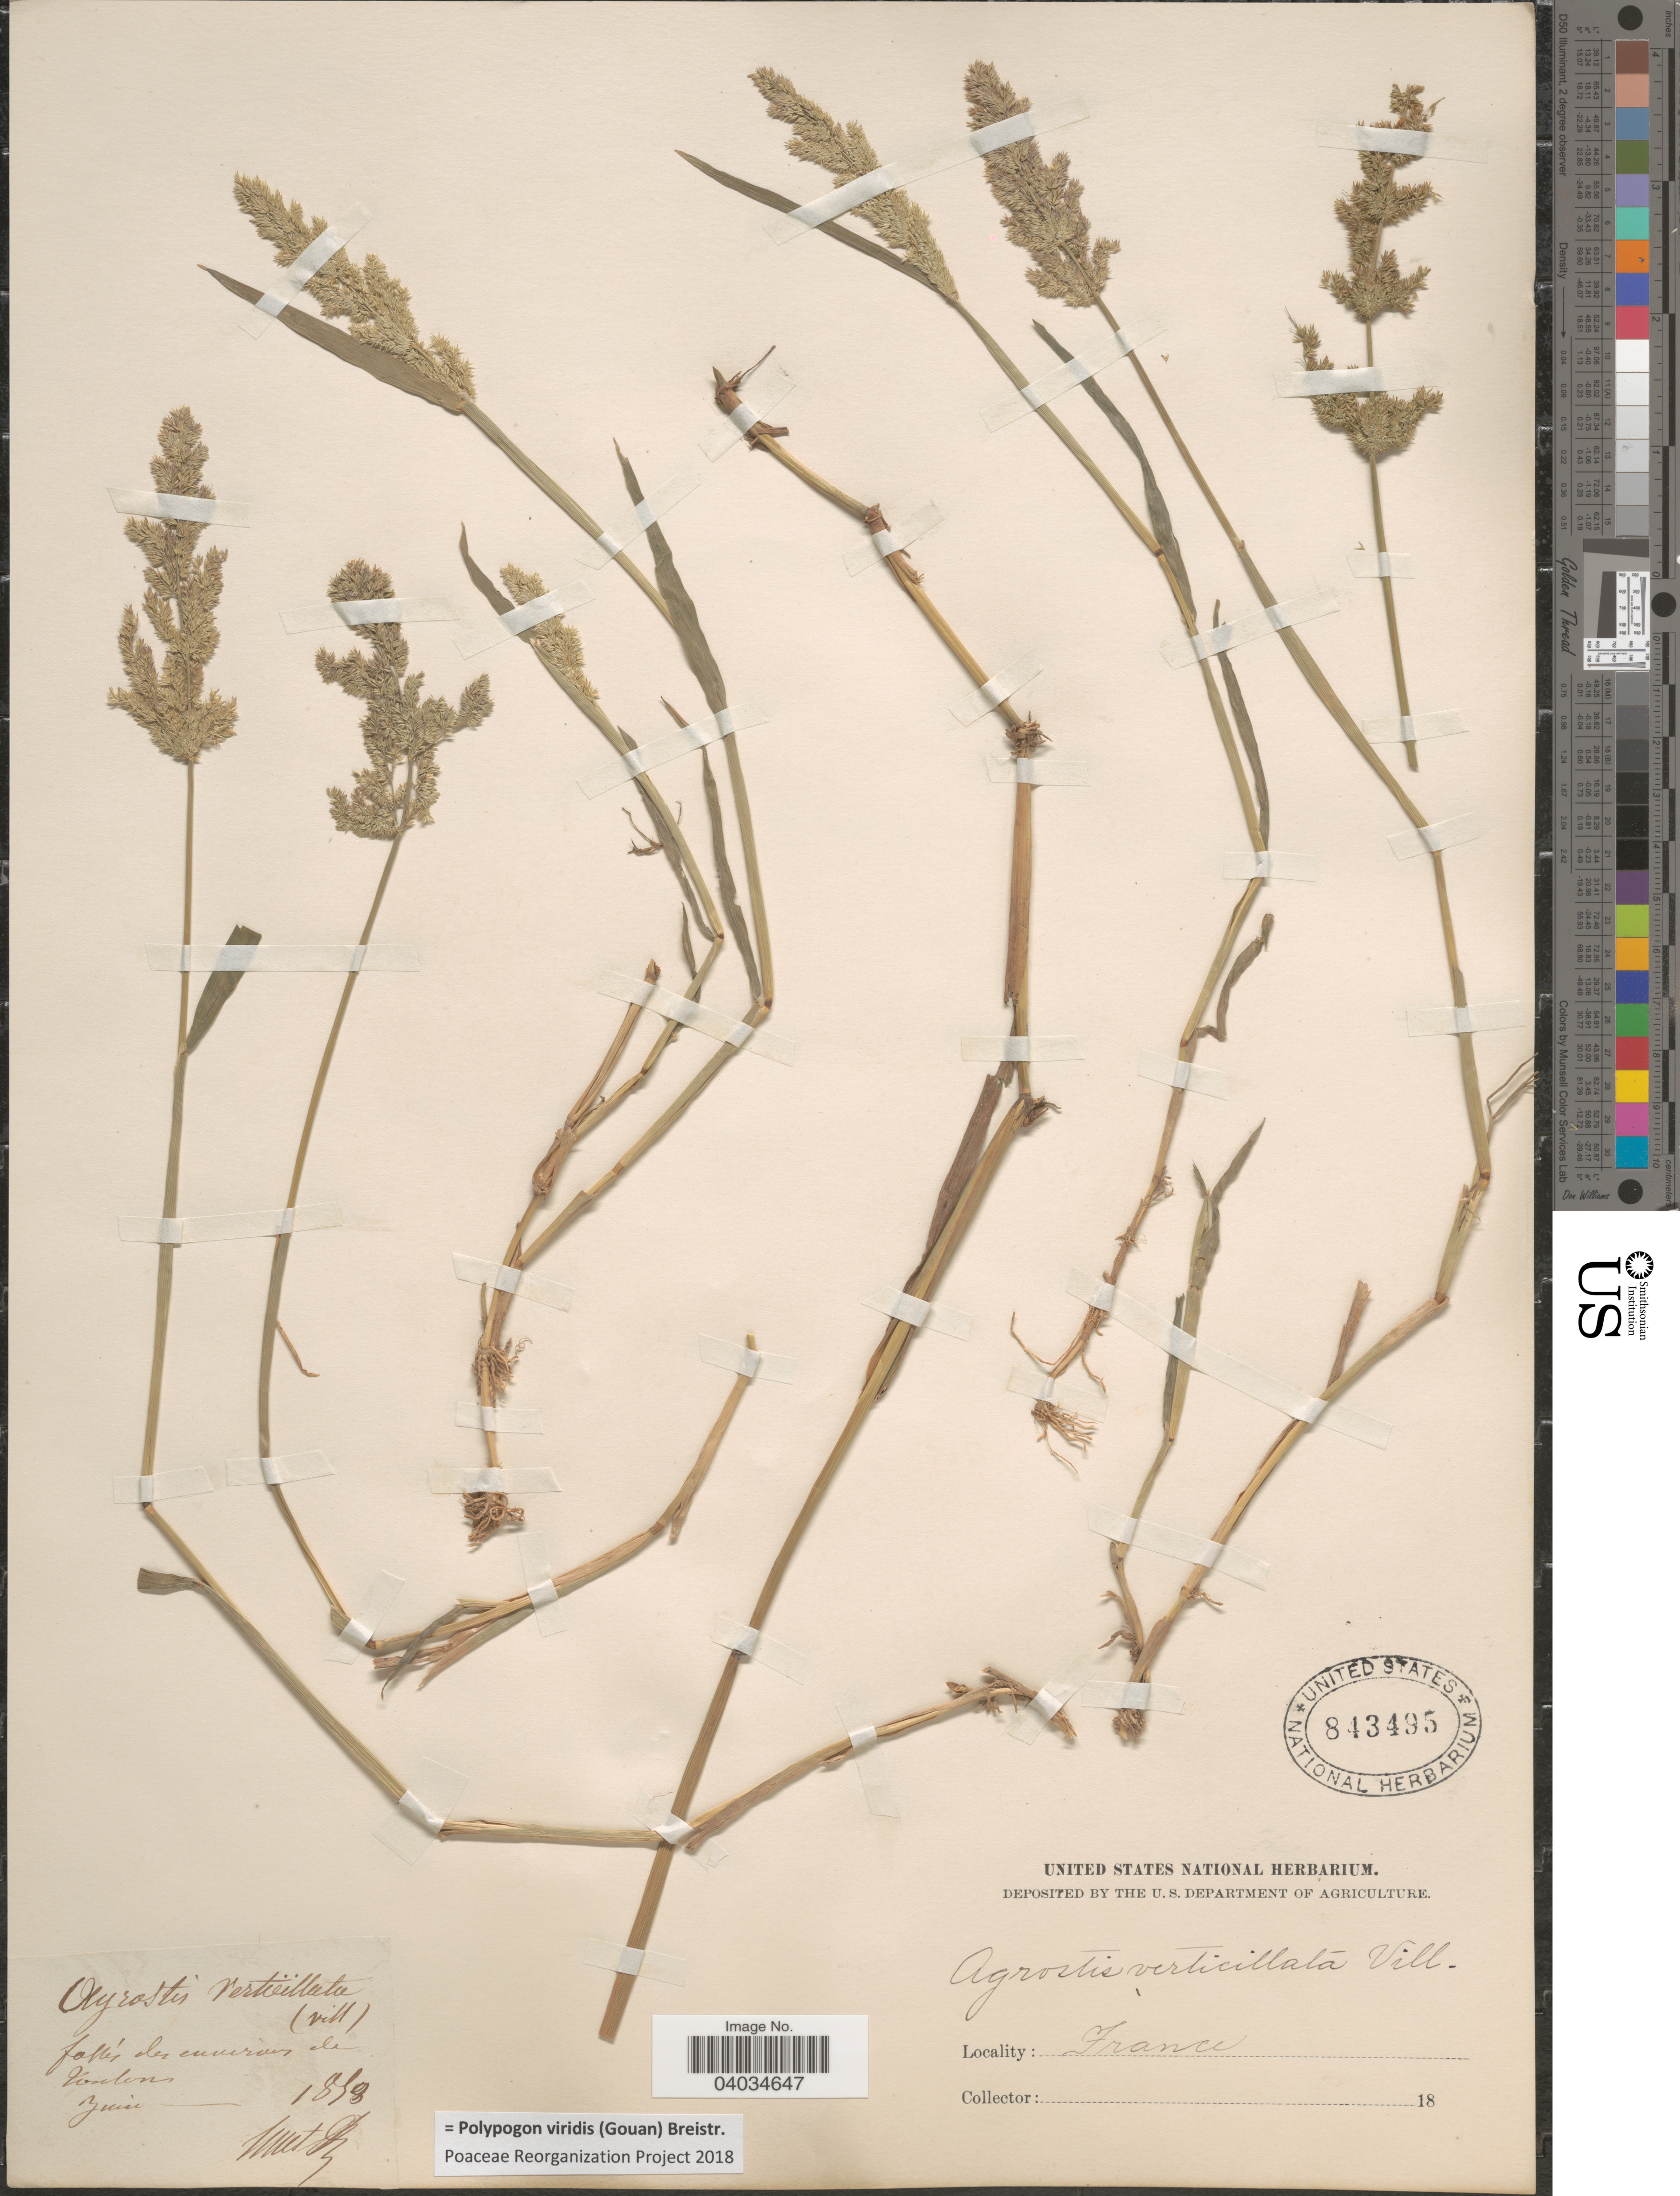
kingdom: Plantae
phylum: Tracheophyta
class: Liliopsida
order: Poales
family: Poaceae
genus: Polypogon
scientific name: Polypogon viridis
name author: (Gouan) Breistroffer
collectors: P. Reinsch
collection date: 1858-06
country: France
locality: Foll'es des environs de Voulons.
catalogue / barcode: US 843495